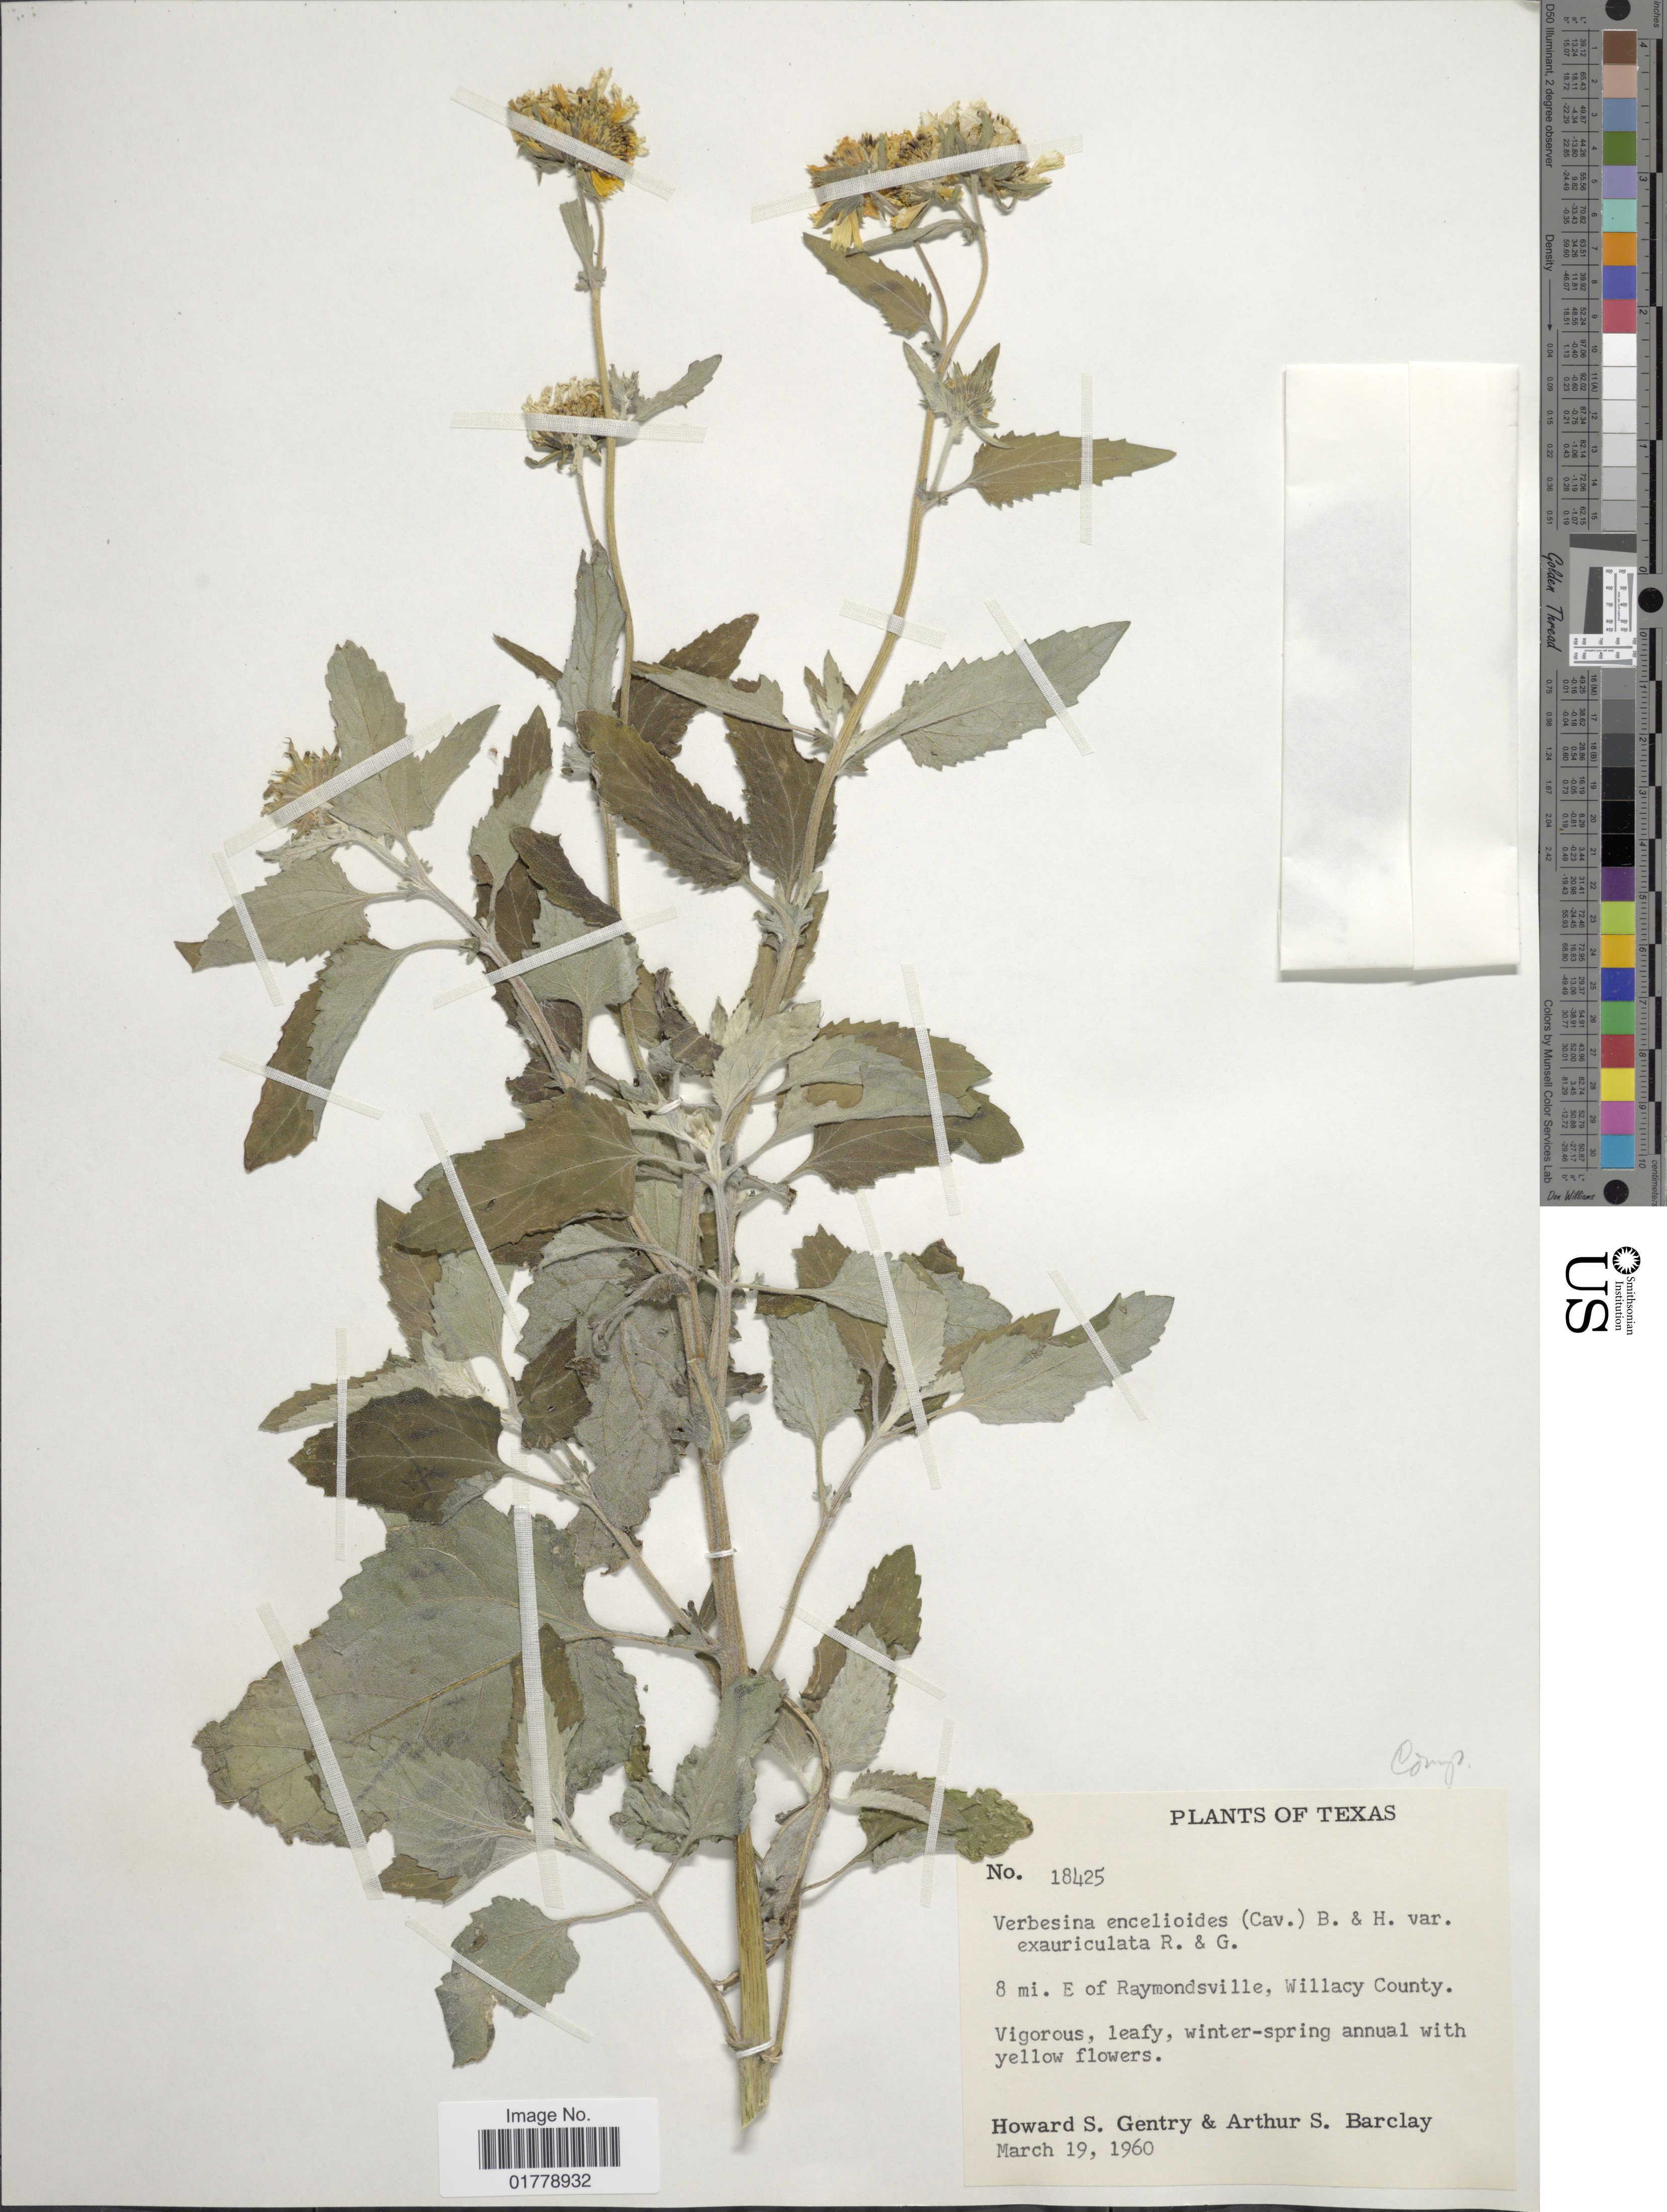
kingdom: Plantae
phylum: Tracheophyta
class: Magnoliopsida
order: Asterales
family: Asteraceae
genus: Verbesina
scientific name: Verbesina encelioides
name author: (Cav.) Benth. & Hook. ex A. Gray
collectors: H. S. Gentry & A. S. Barclay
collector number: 18425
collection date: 1960-03-19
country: United States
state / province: Texas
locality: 8 mi. E of Raymondsville, Willacy County